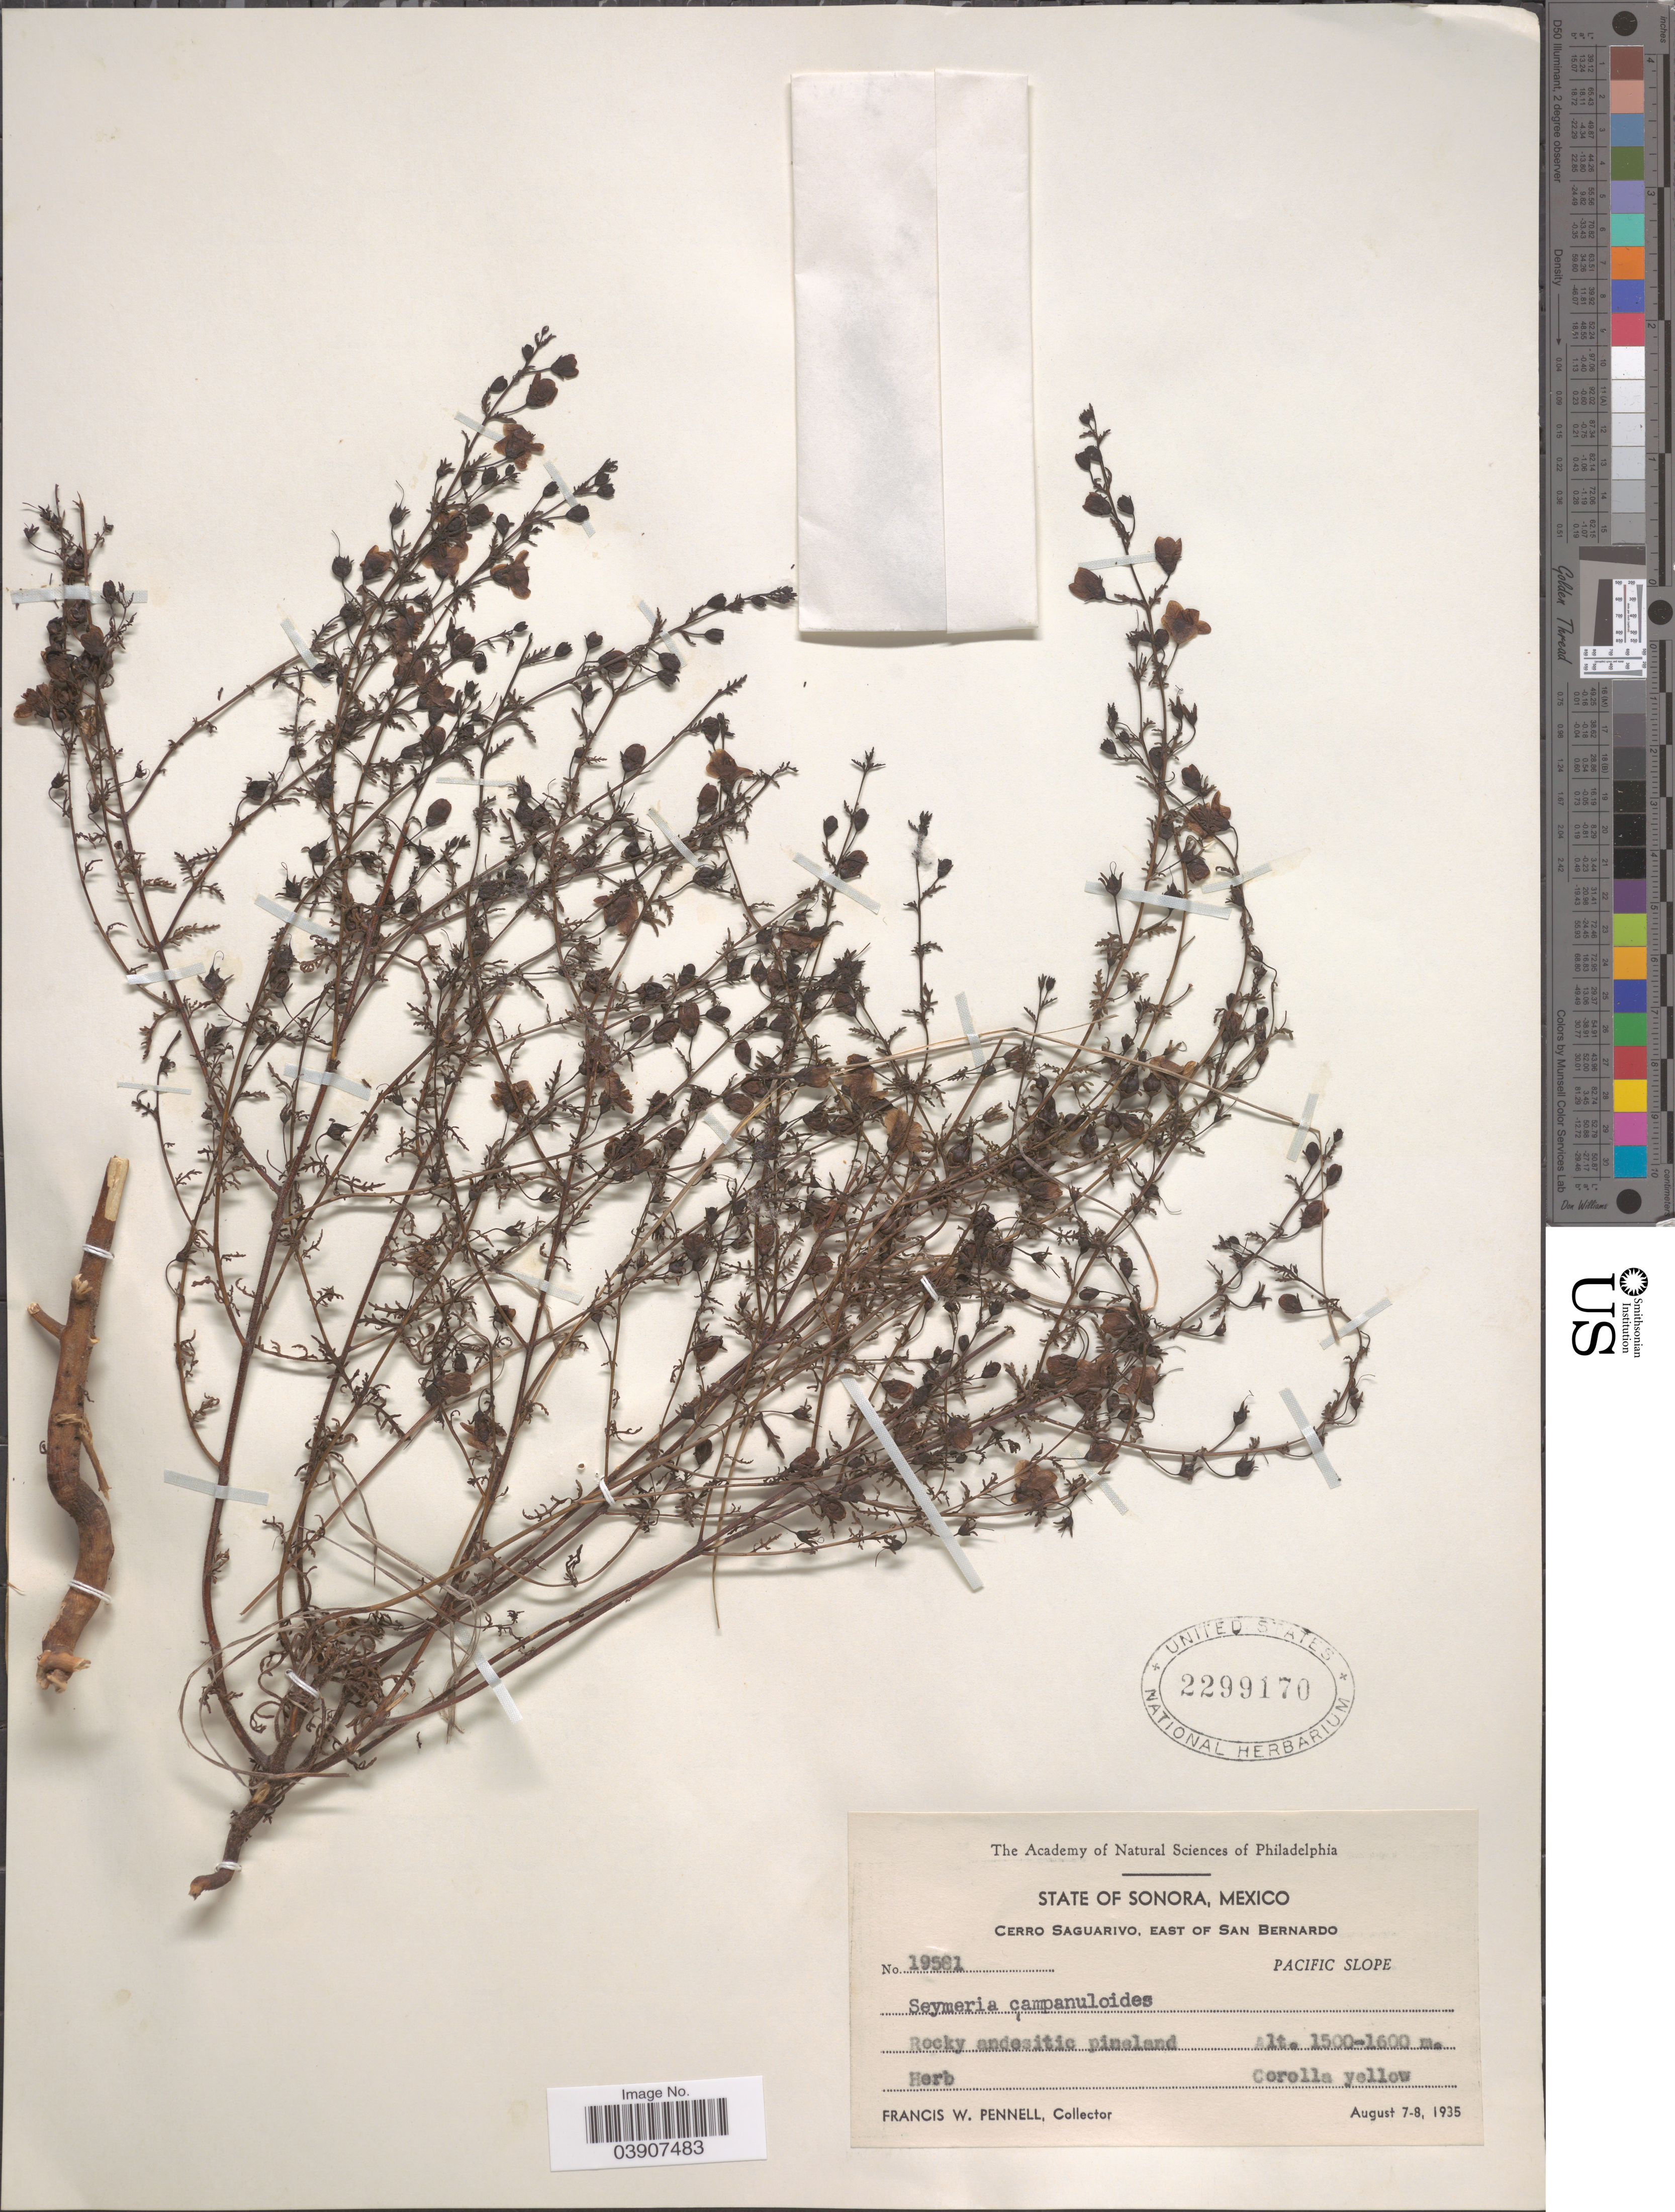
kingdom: Plantae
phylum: Tracheophyta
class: Magnoliopsida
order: Lamiales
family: Orobanchaceae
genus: Seymeria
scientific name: Seymeria campanuloides Pennell sp. nov. ined.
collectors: F. W. Pennell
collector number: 19581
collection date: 1935-08-07/1935-08-08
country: Mexico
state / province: Sonora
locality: Cerro Saguarivo, east of San Bernardo. Pacific Slope.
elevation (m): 1500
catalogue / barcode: US 2299170